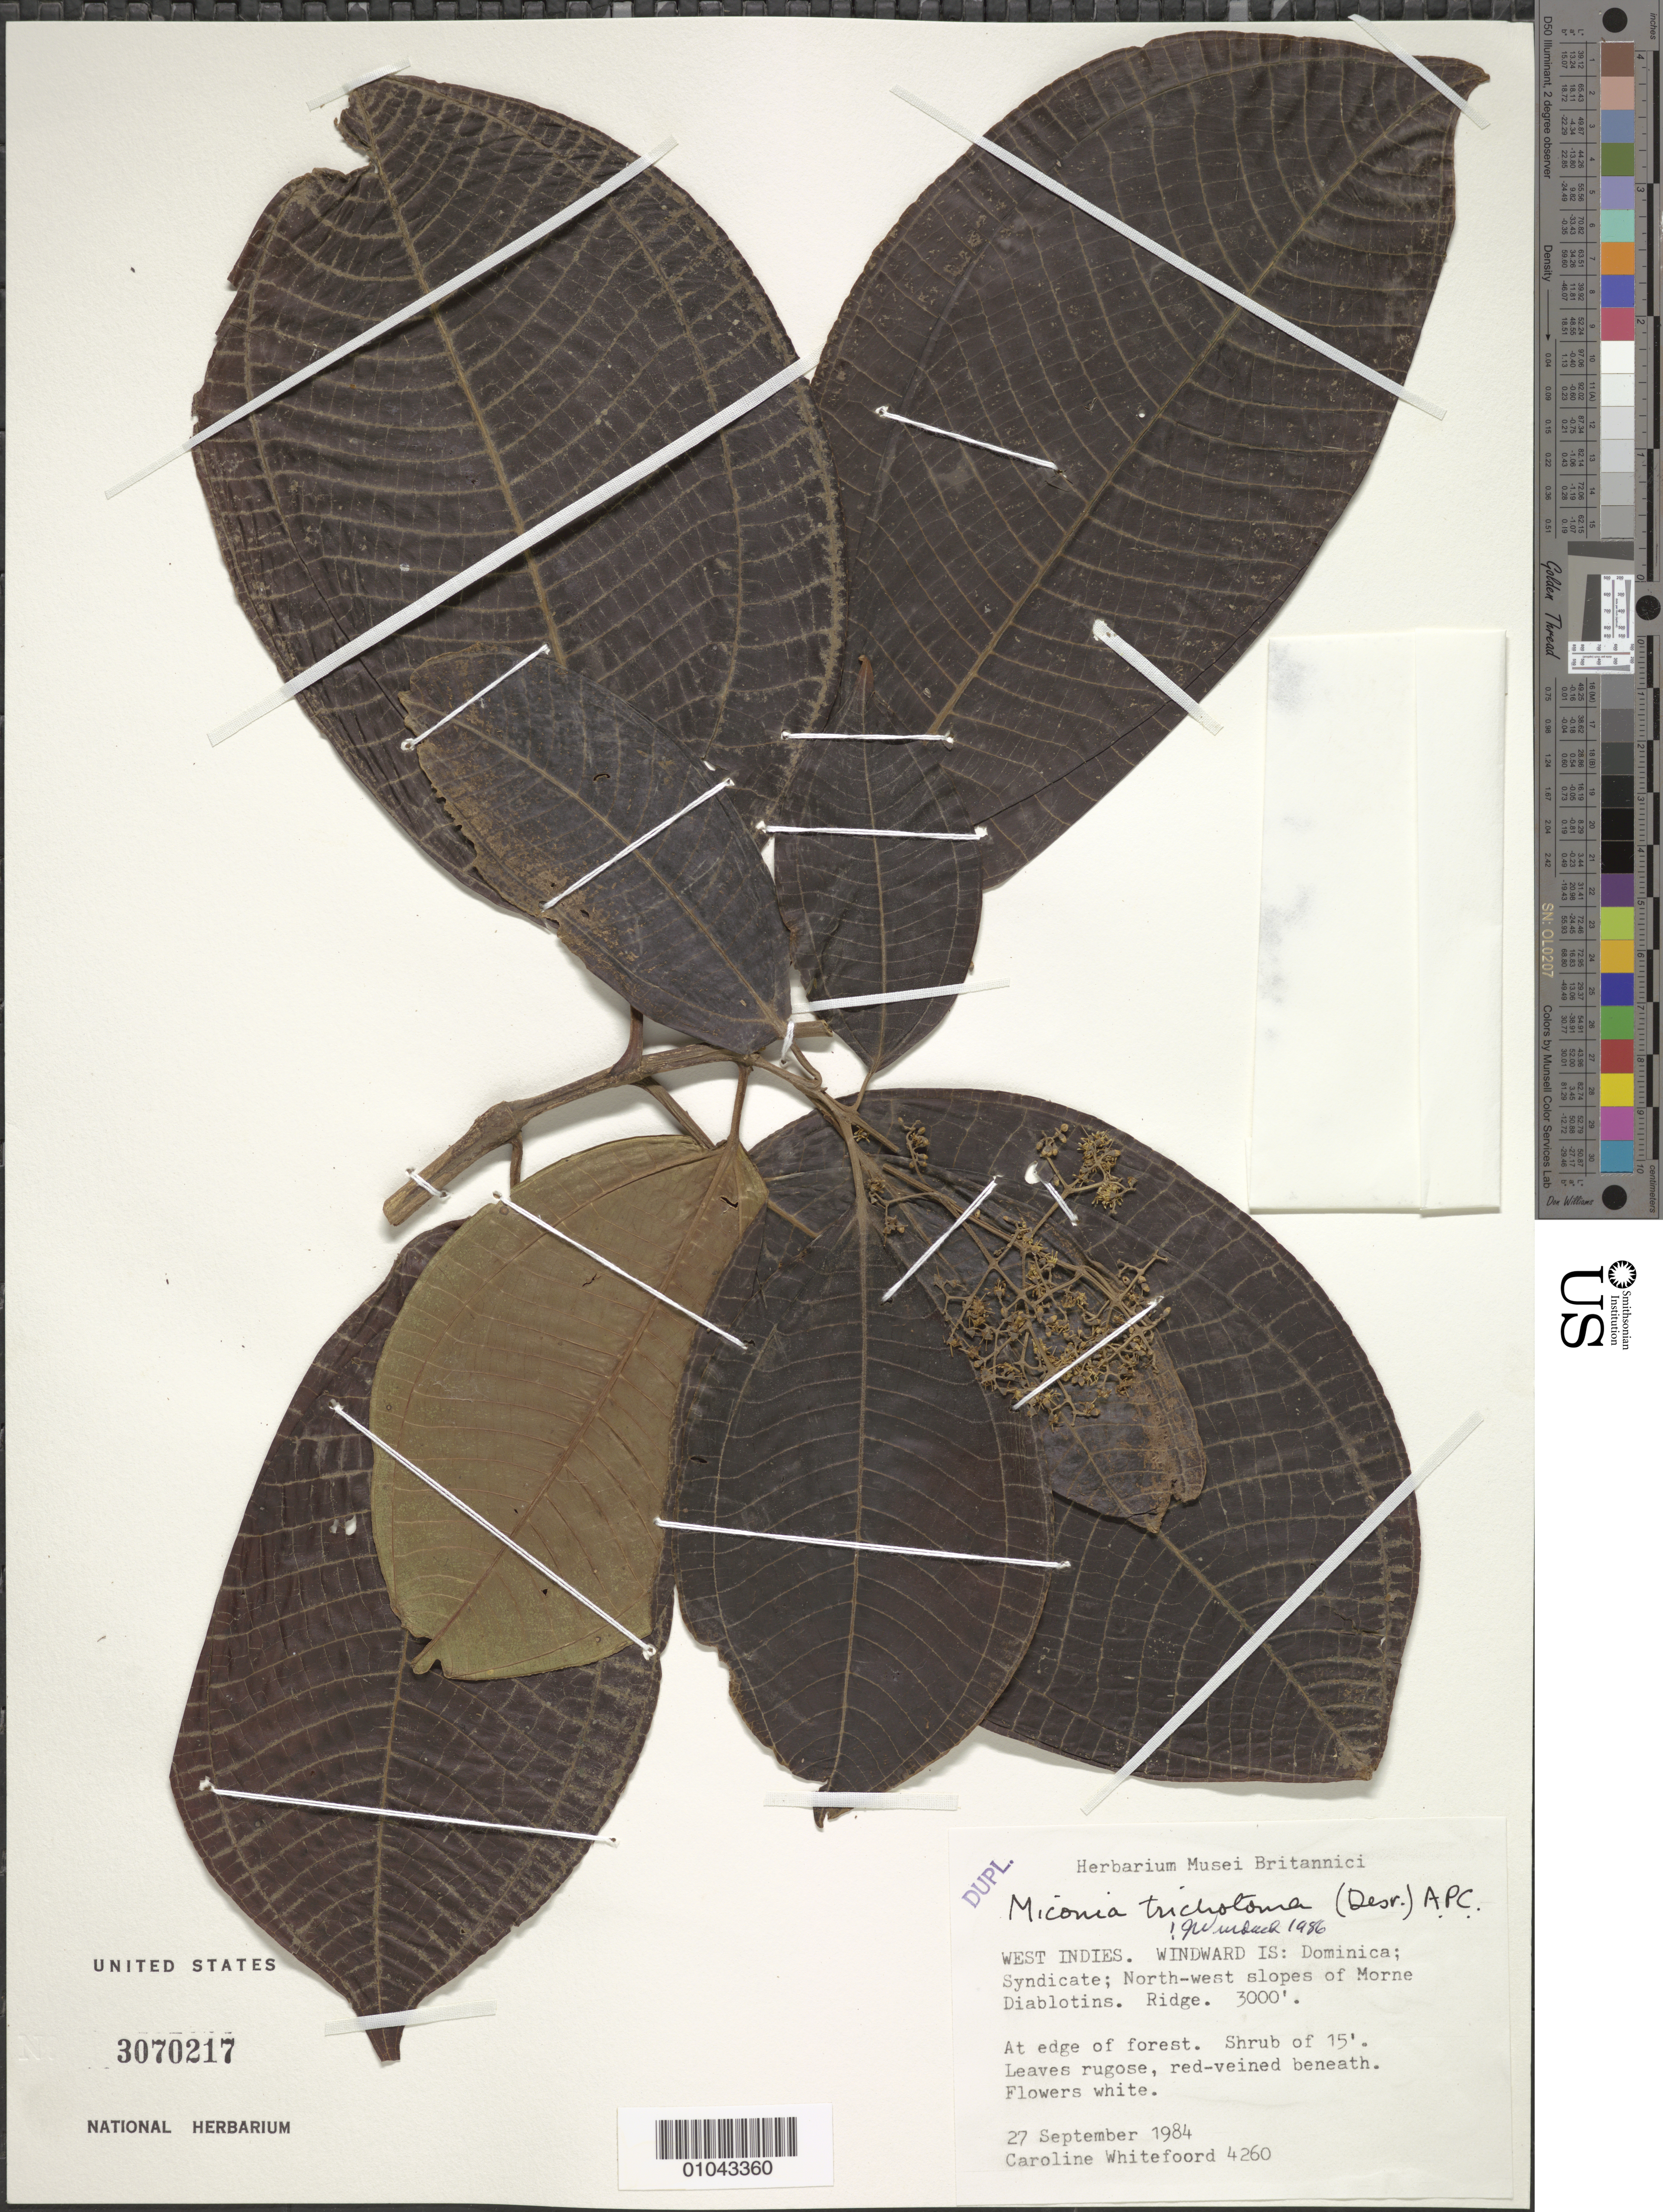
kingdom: Plantae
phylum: Tracheophyta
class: Magnoliopsida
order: Myrtales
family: Melastomataceae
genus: Miconia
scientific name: Miconia trichotoma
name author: (Desr.) DC.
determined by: Wurdack, John J., (US), US (UNITED STATES)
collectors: C. Whitefoord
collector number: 4260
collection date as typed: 27 Sep 1984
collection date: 1984-09-27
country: Dominica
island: Dominica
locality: Syndicate, NW slopes of Morne Diablotins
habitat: Ridge, at edge of forest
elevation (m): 914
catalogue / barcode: US 3070217